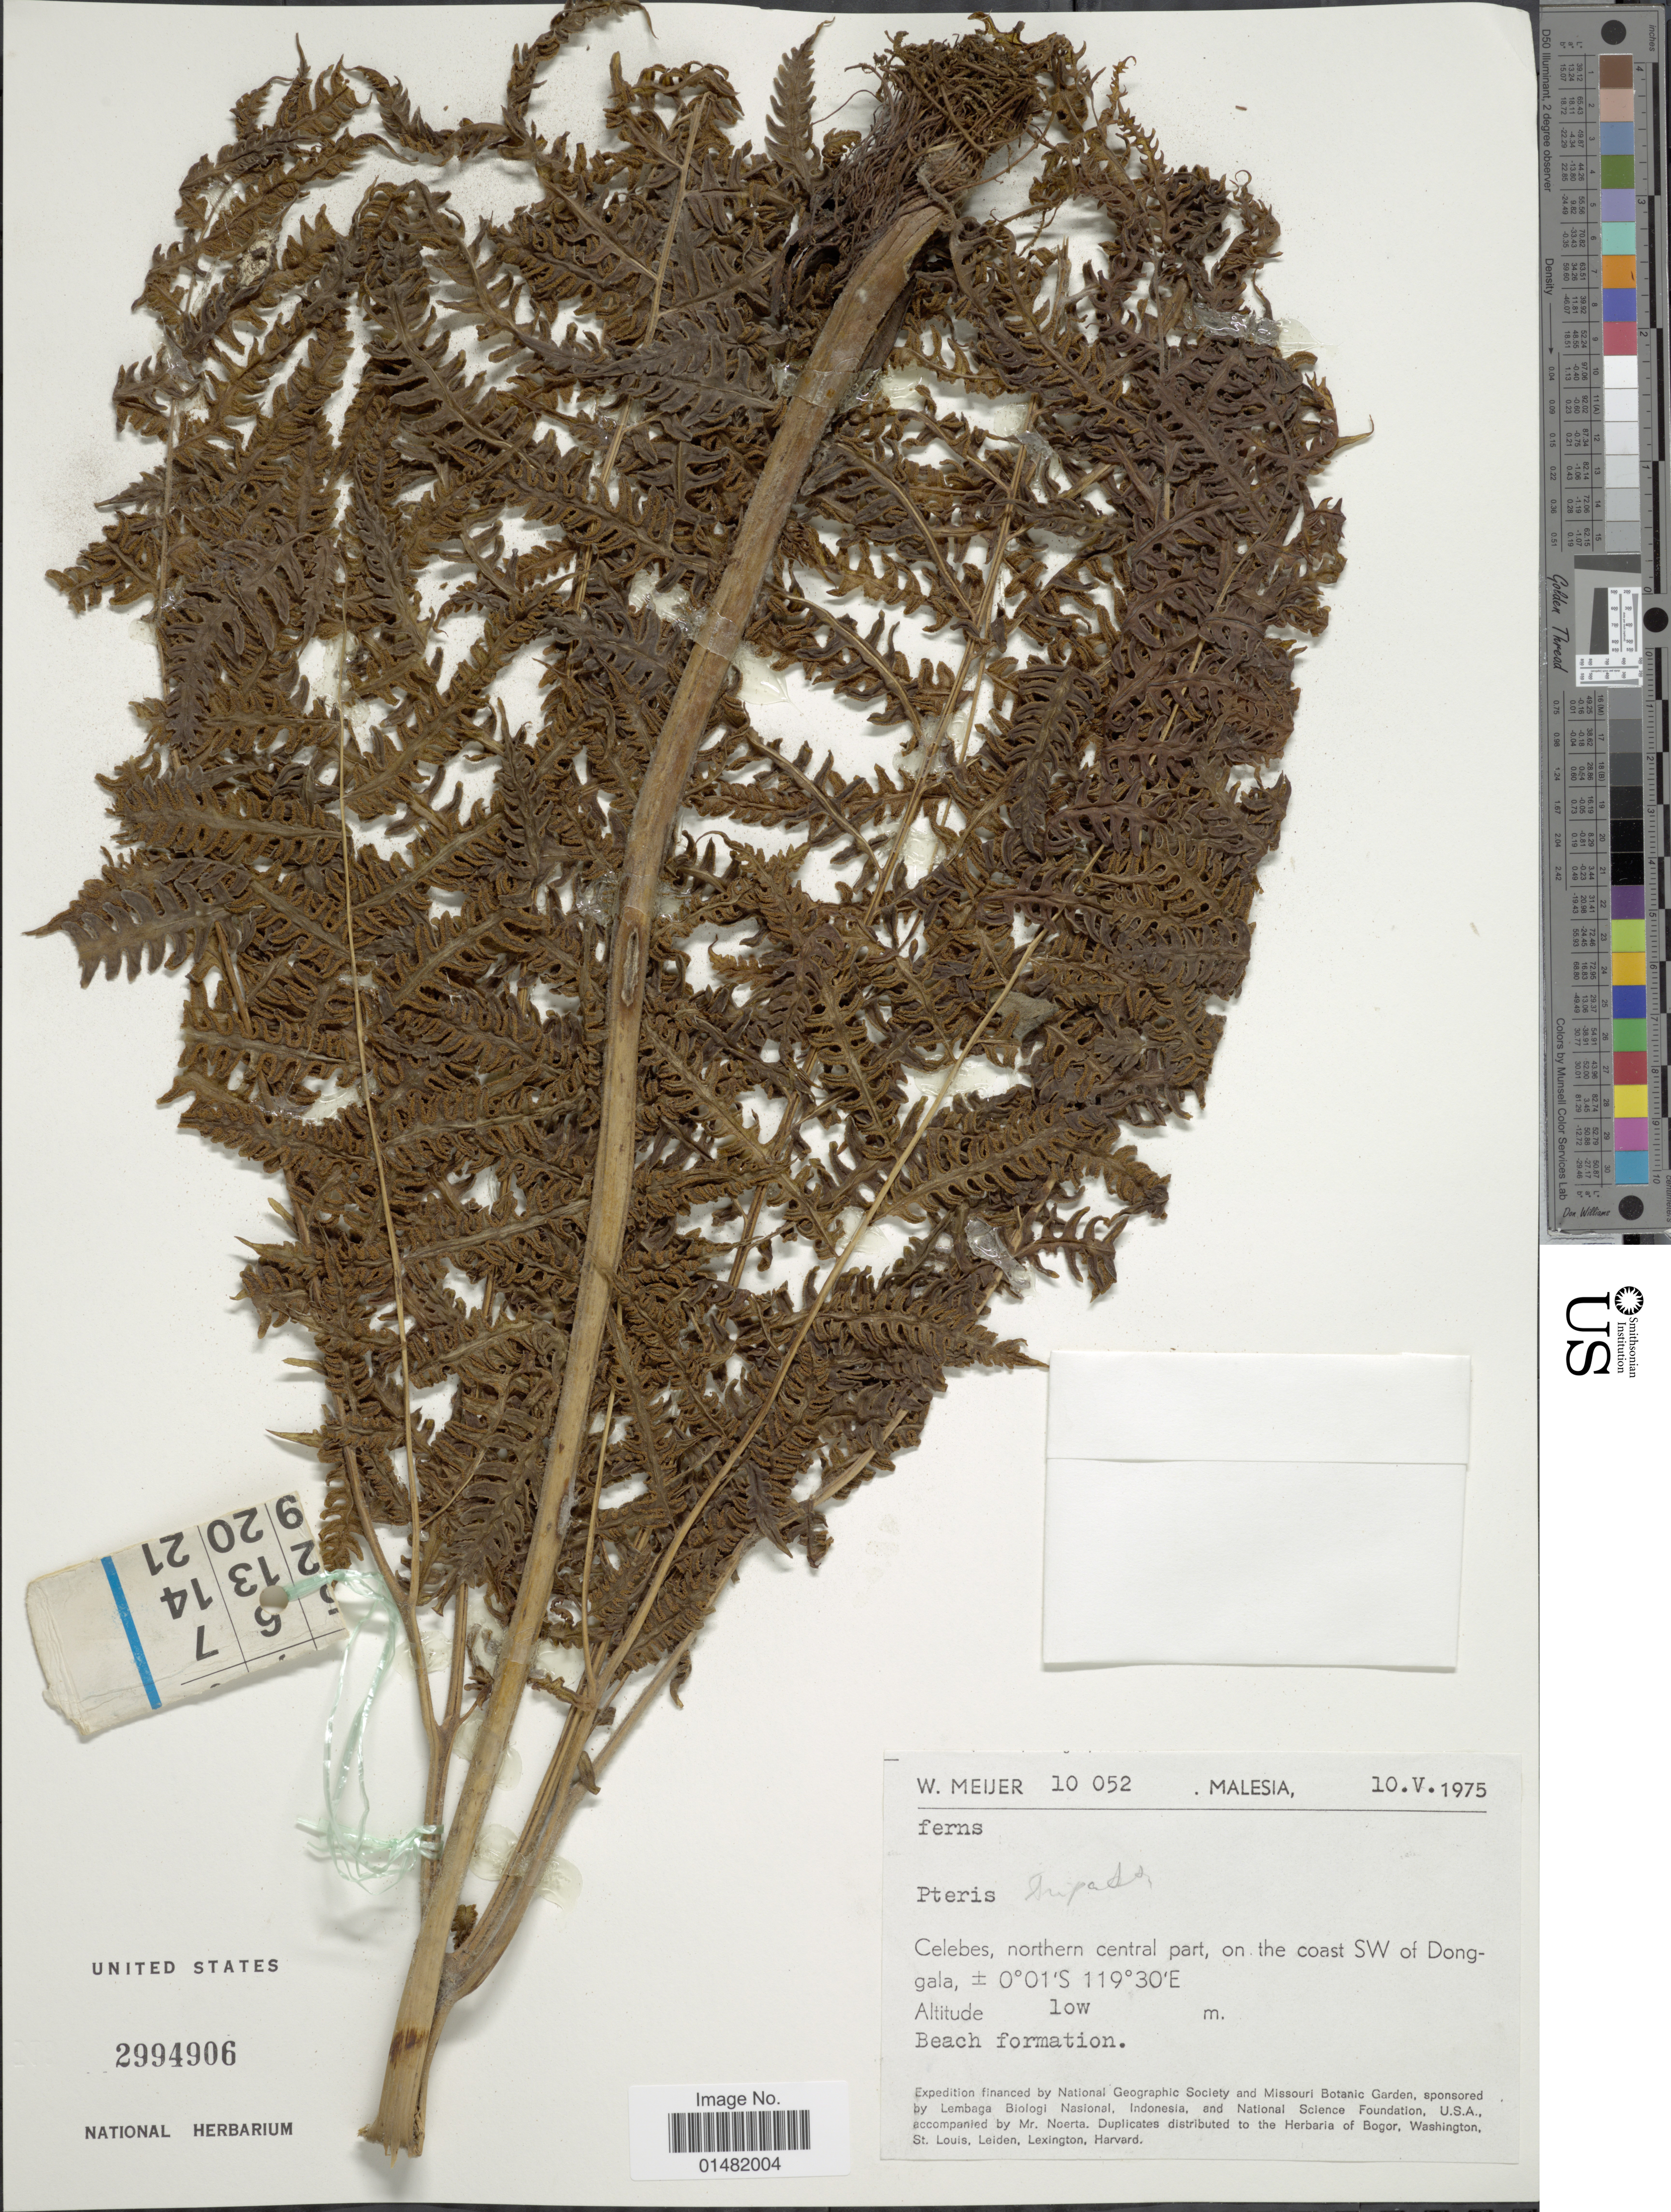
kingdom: Plantae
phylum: Tracheophyta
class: Polypodiopsida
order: Polypodiales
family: Pteridaceae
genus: Pteris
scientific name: Pteris tripartita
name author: Sw.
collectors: W. Meijer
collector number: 10052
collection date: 1975-05-10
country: Indonesia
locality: Malesia, Celebes, northern central part, on the coast SW of Donggala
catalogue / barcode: US 2994906